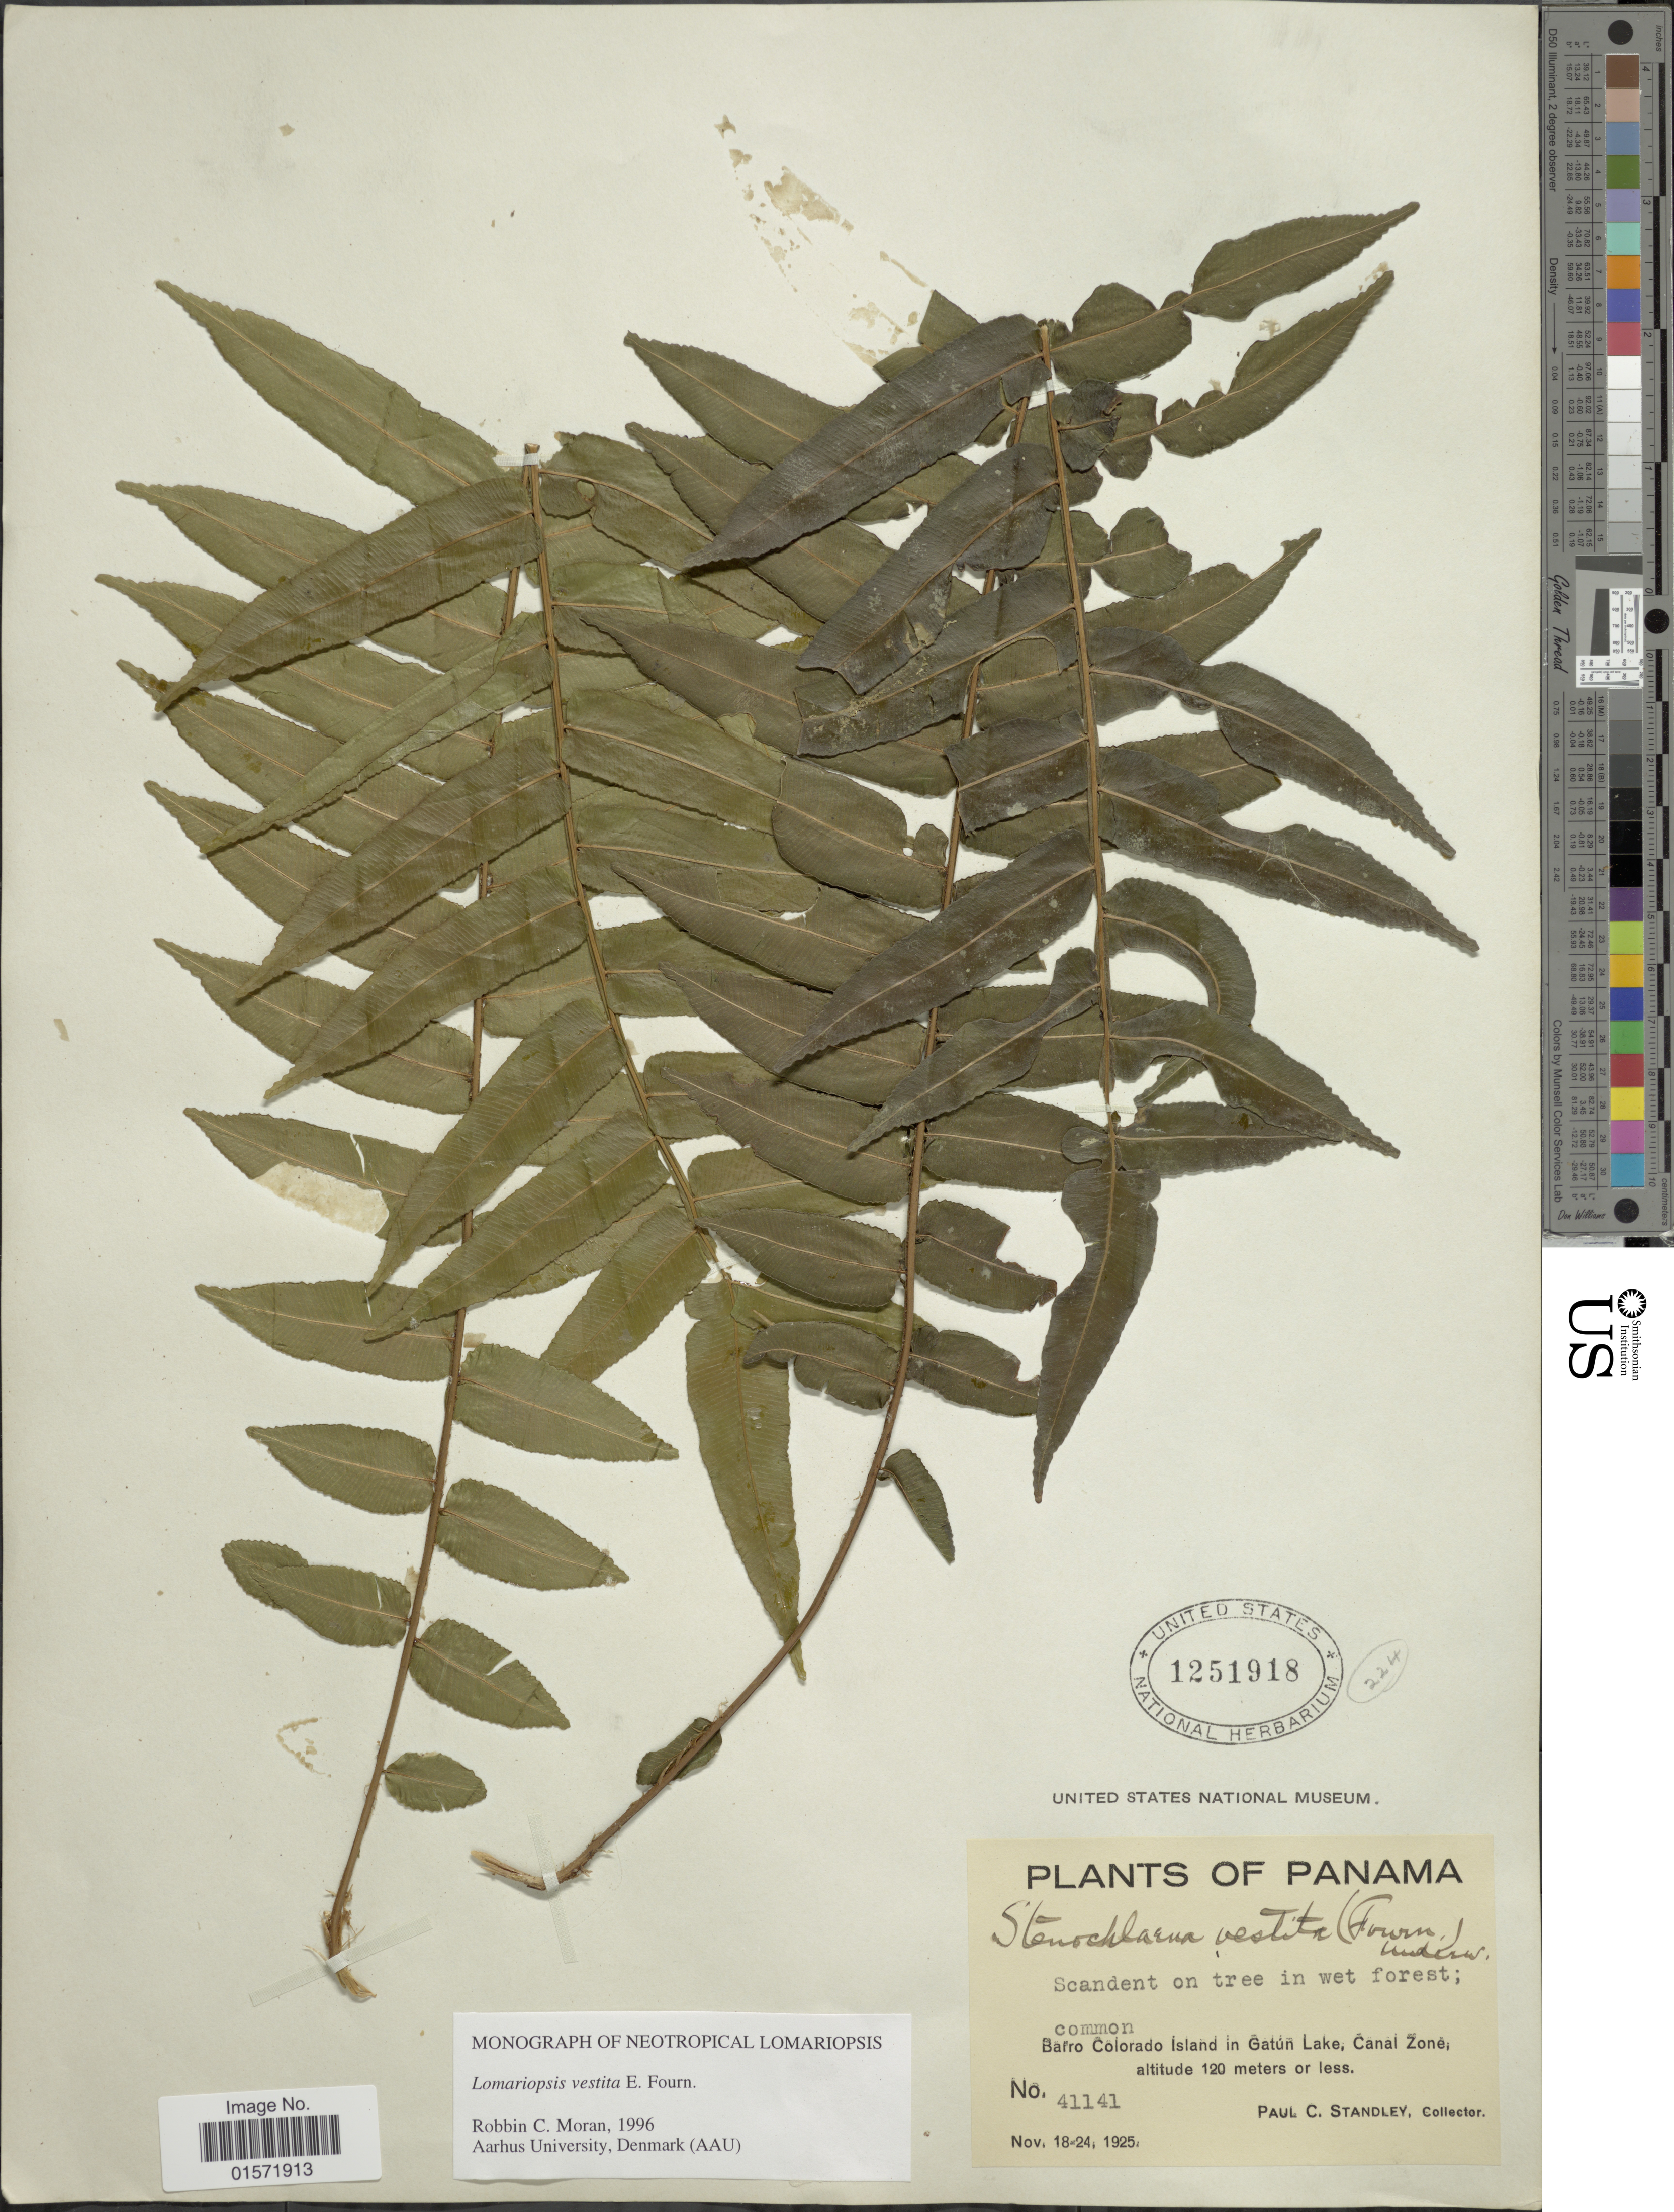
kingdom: Plantae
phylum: Tracheophyta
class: Polypodiopsida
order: Polypodiales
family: Lomariopsidaceae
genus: Lomariopsis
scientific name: Lomariopsis vestita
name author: E. Fourn.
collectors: P. C. Standley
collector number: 41141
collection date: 1925-11-18/1925-11-24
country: Panama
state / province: Panamá Oeste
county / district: Canal Zone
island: Barro Colorado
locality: Barro Colorado Island in Gatún Lake, Canal Zone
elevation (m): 120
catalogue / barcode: US 1251918